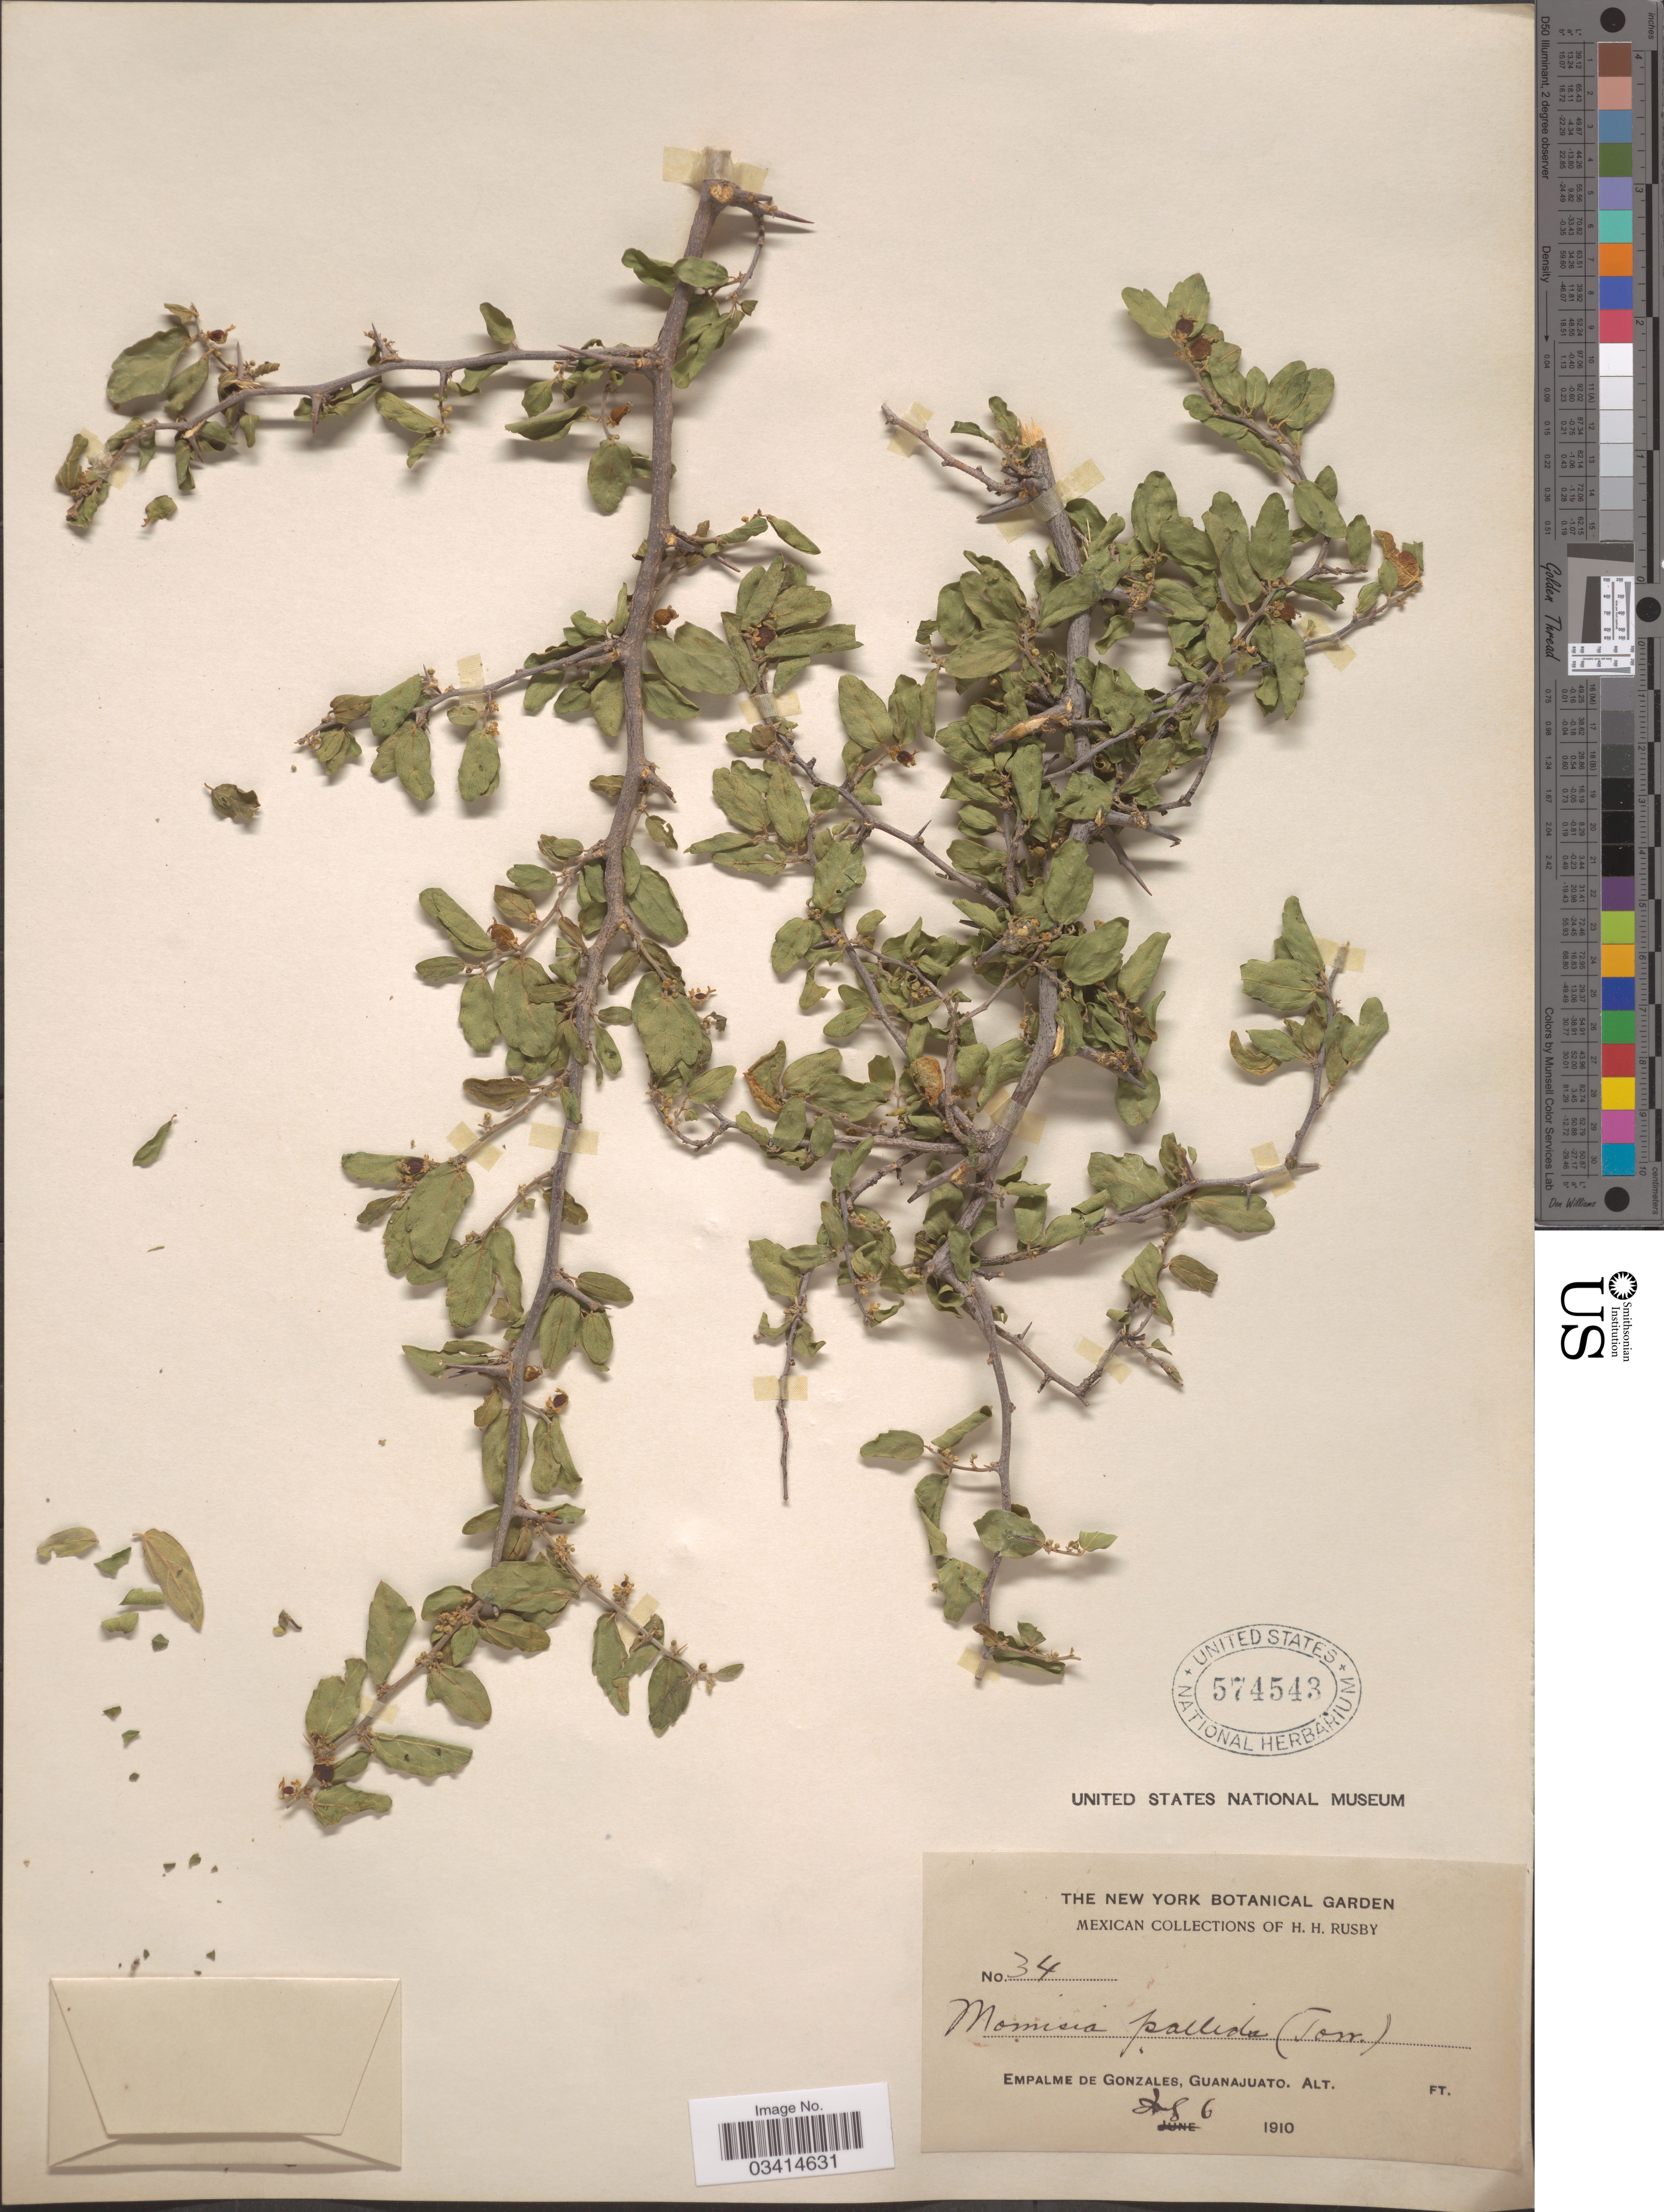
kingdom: Plantae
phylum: Tracheophyta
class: Magnoliopsida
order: Rosales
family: Cannabaceae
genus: Celtis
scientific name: Celtis pallida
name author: Torr. in Emory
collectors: H. H. Rusby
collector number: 34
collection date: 1910-07-06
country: Mexico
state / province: Guanajuato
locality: Empalme de Gonzales.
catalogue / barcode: US 574543